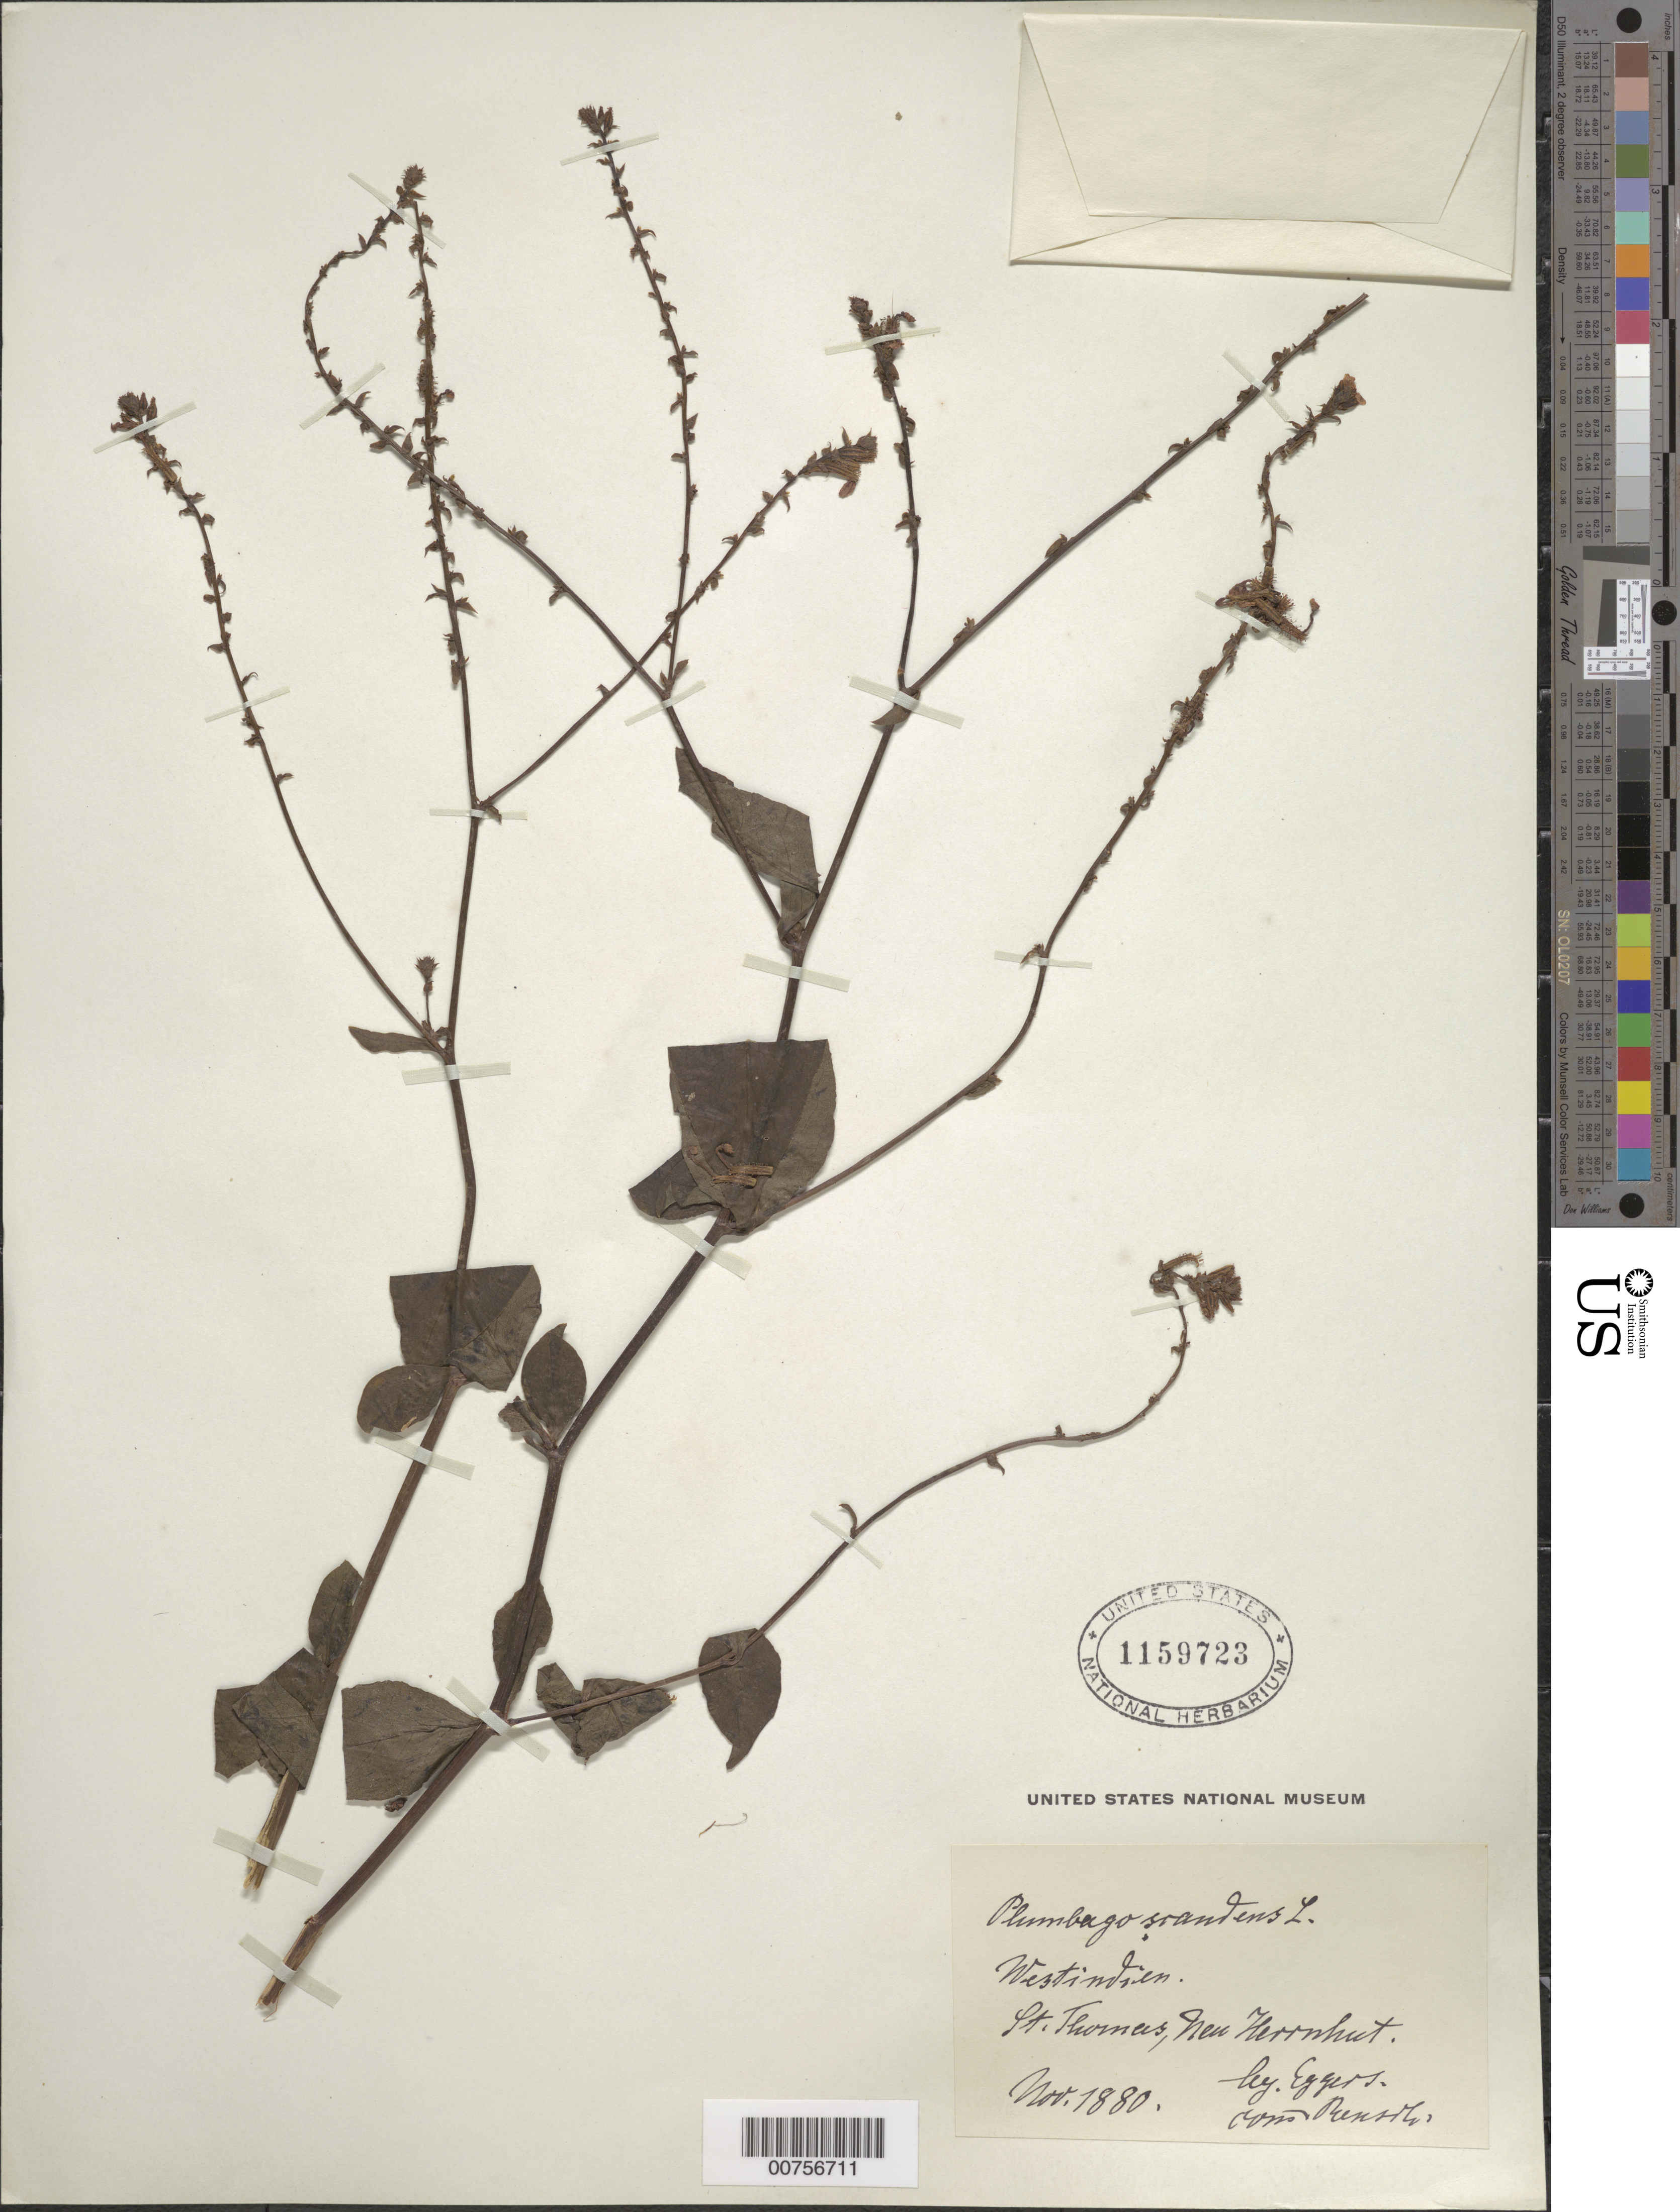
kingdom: Plantae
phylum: Tracheophyta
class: Magnoliopsida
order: Caryophyllales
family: Plumbaginaceae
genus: Plumbago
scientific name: Plumbago scandens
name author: L.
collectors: H. F. A. von Eggers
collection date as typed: Nov 1880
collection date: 1880-11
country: U.S. Virgin Islands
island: St. Thomas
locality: New Herrnhut (?)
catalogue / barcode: US 1159723